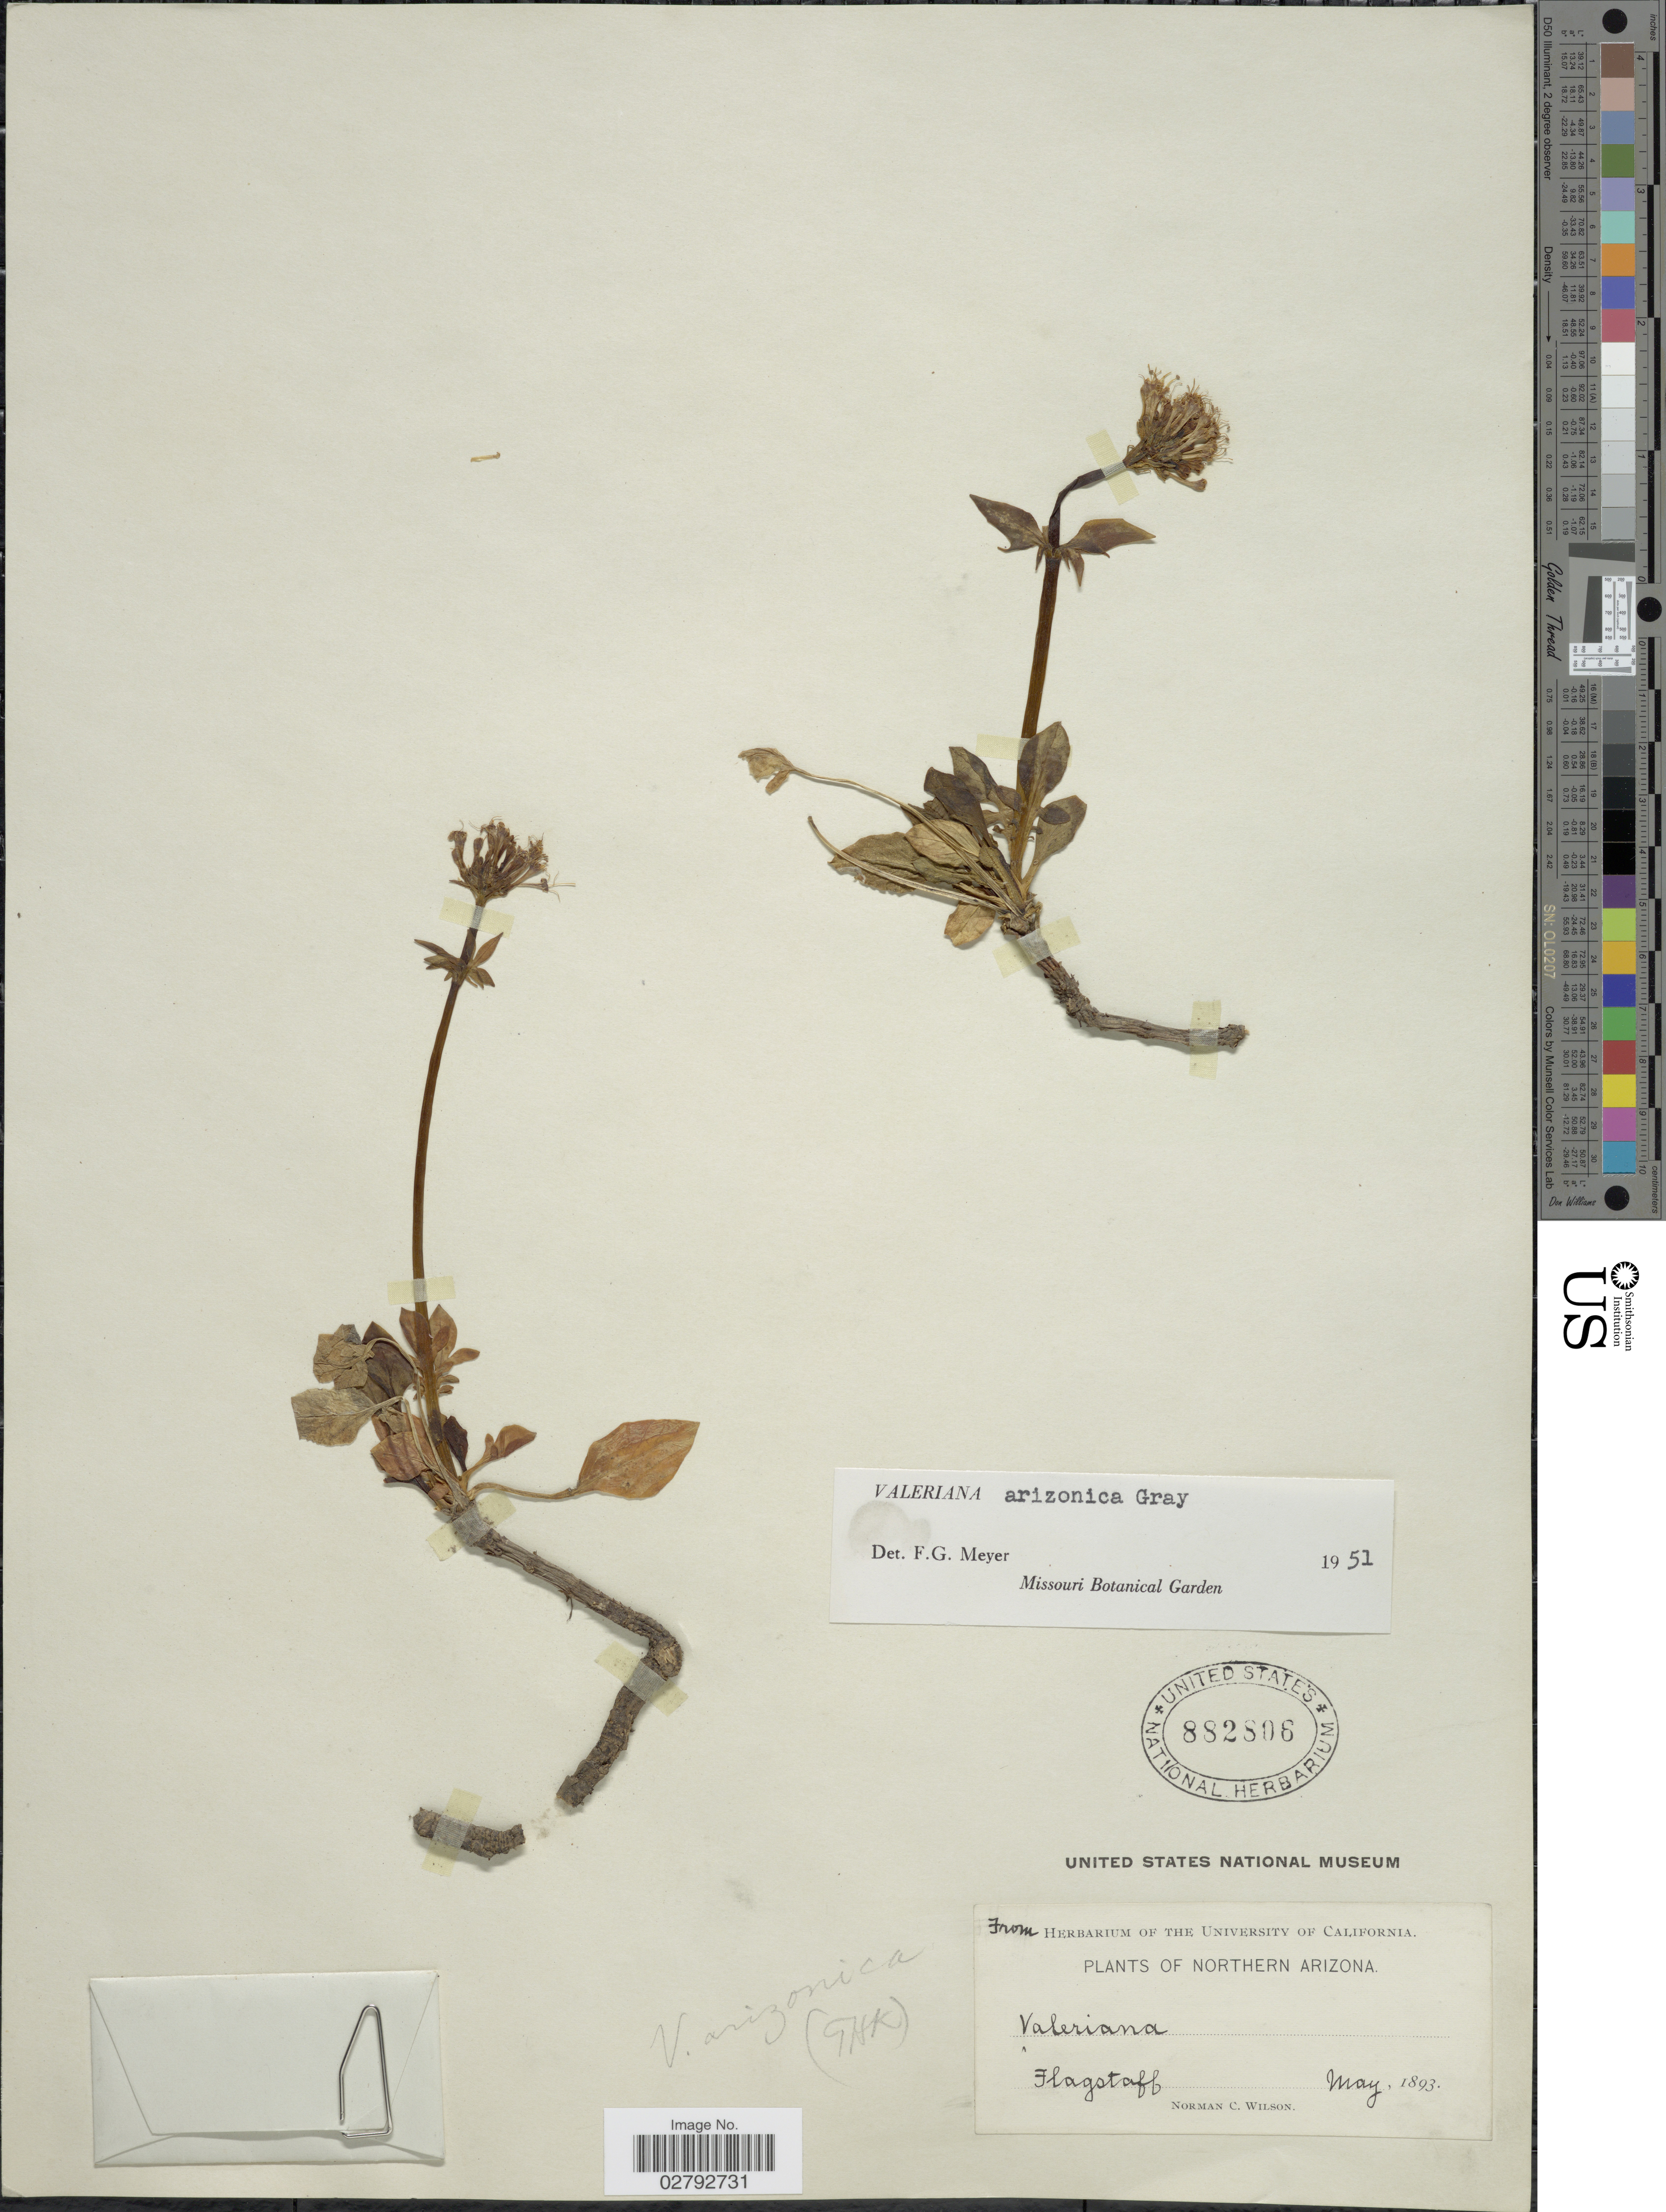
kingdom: Plantae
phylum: Tracheophyta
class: Magnoliopsida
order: Dipsacales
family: Caprifoliaceae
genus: Valeriana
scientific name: Valeriana arizonica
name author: A. Gray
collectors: N. C. Wilson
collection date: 1893-05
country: United States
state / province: Arizona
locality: Northern Arizona. Flagstaff.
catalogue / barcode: US 882806